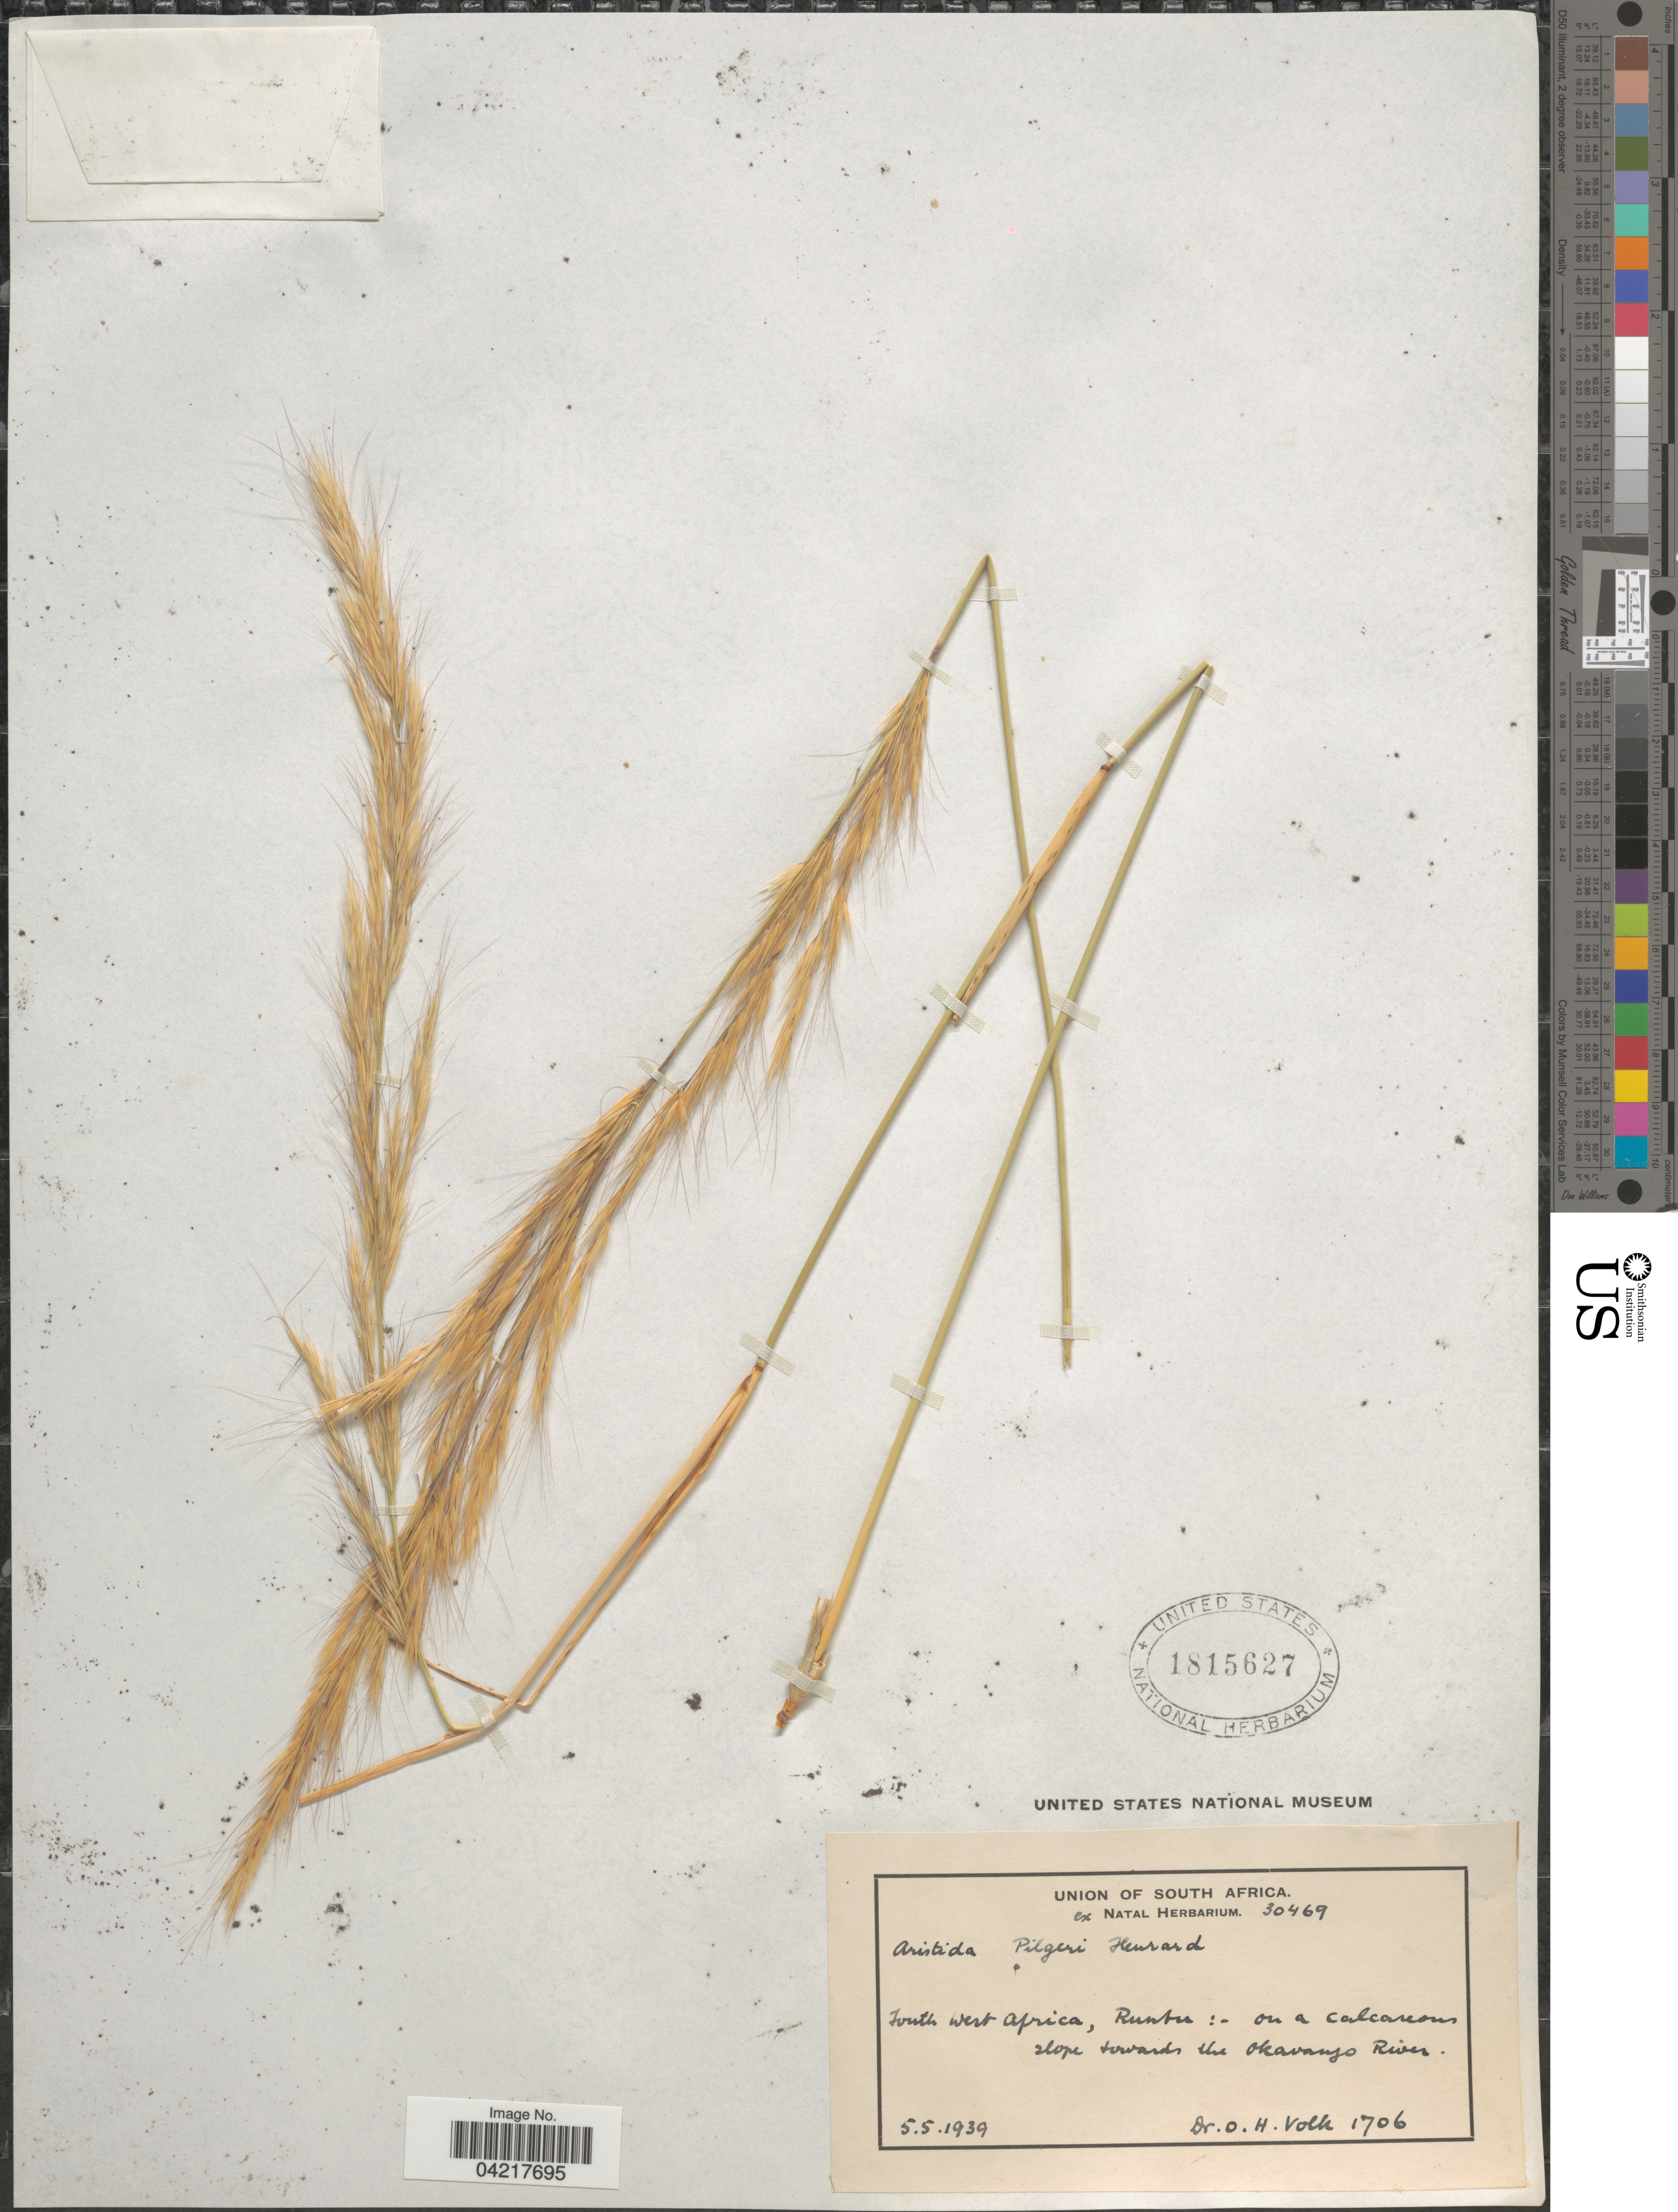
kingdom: Plantae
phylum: Tracheophyta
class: Liliopsida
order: Poales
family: Poaceae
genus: Aristida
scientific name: Aristida pilgeri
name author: Henr.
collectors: O. Volk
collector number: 1706/30469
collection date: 1939-05-05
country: Namibia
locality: Union of South Africa. South West Africa, Runtu: on a calcareous slope towards the Okavango River.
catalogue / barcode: US 1815627